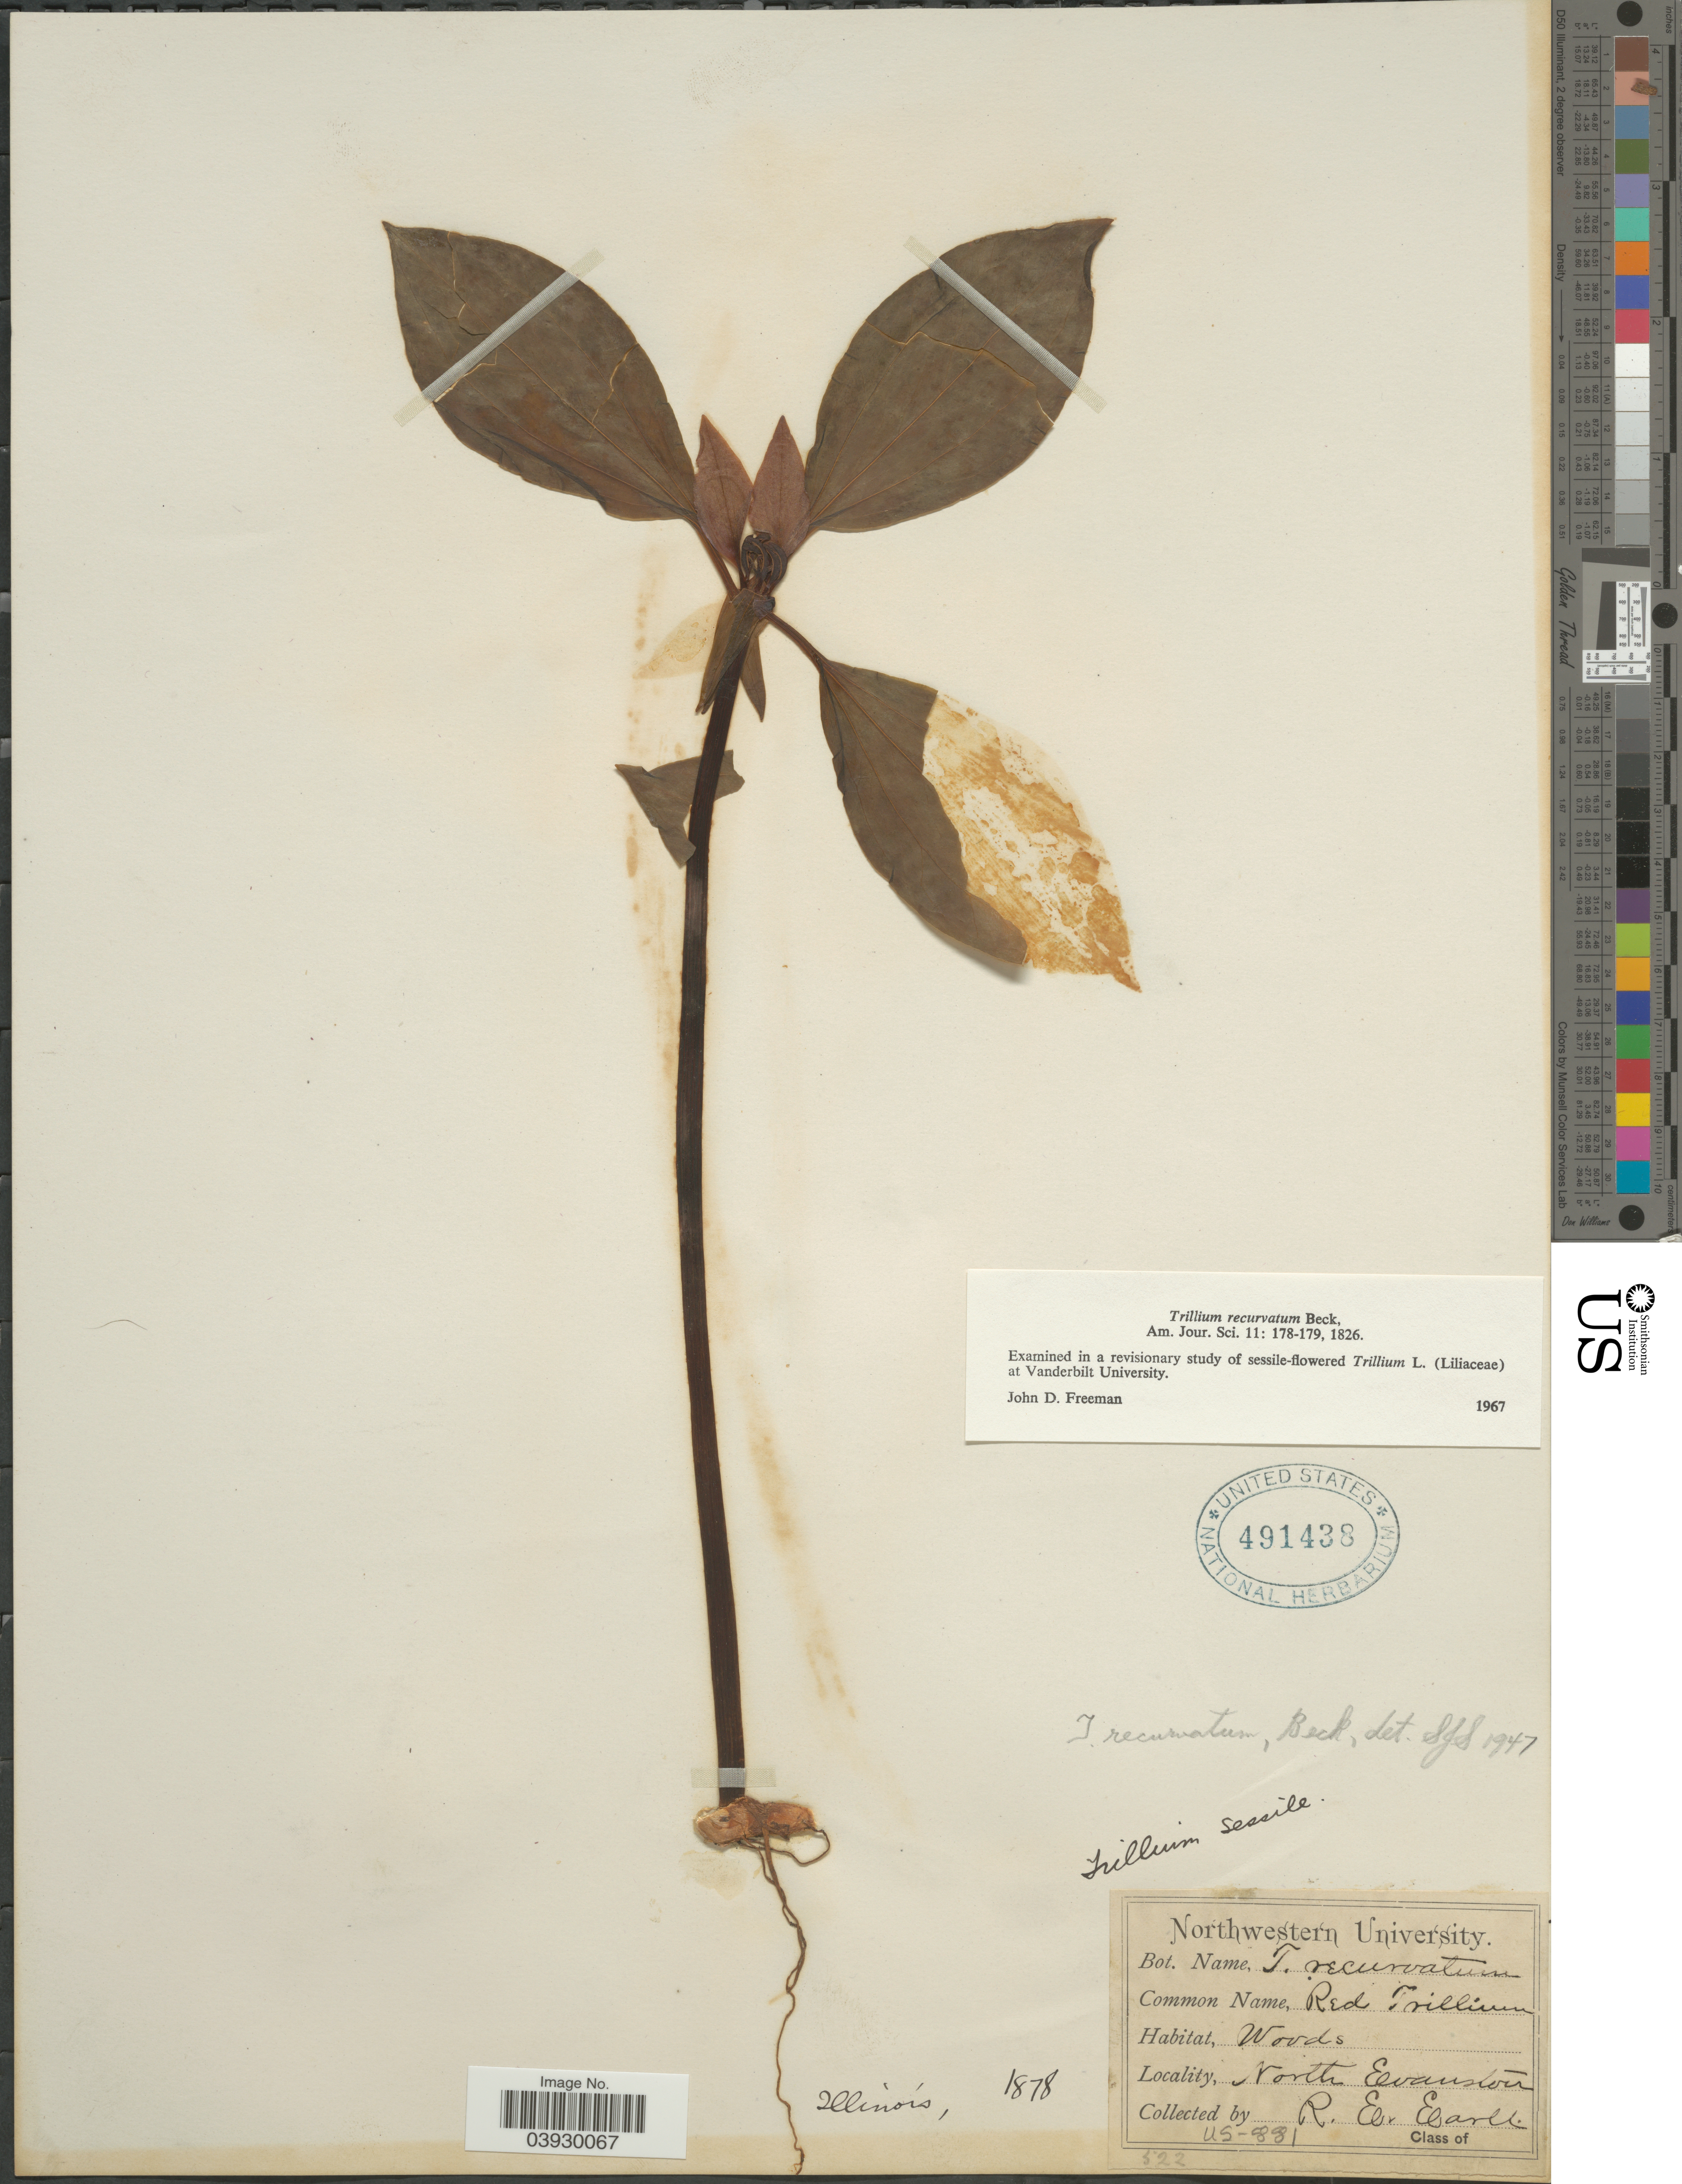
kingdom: Plantae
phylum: Tracheophyta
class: Liliopsida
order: Liliales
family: Melanthiaceae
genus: Trillium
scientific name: Trillium recurvatum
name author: L.C. Beck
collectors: R. Earle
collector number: US-881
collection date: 1878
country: United States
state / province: Illinois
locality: North Evanston.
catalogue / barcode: US 491438